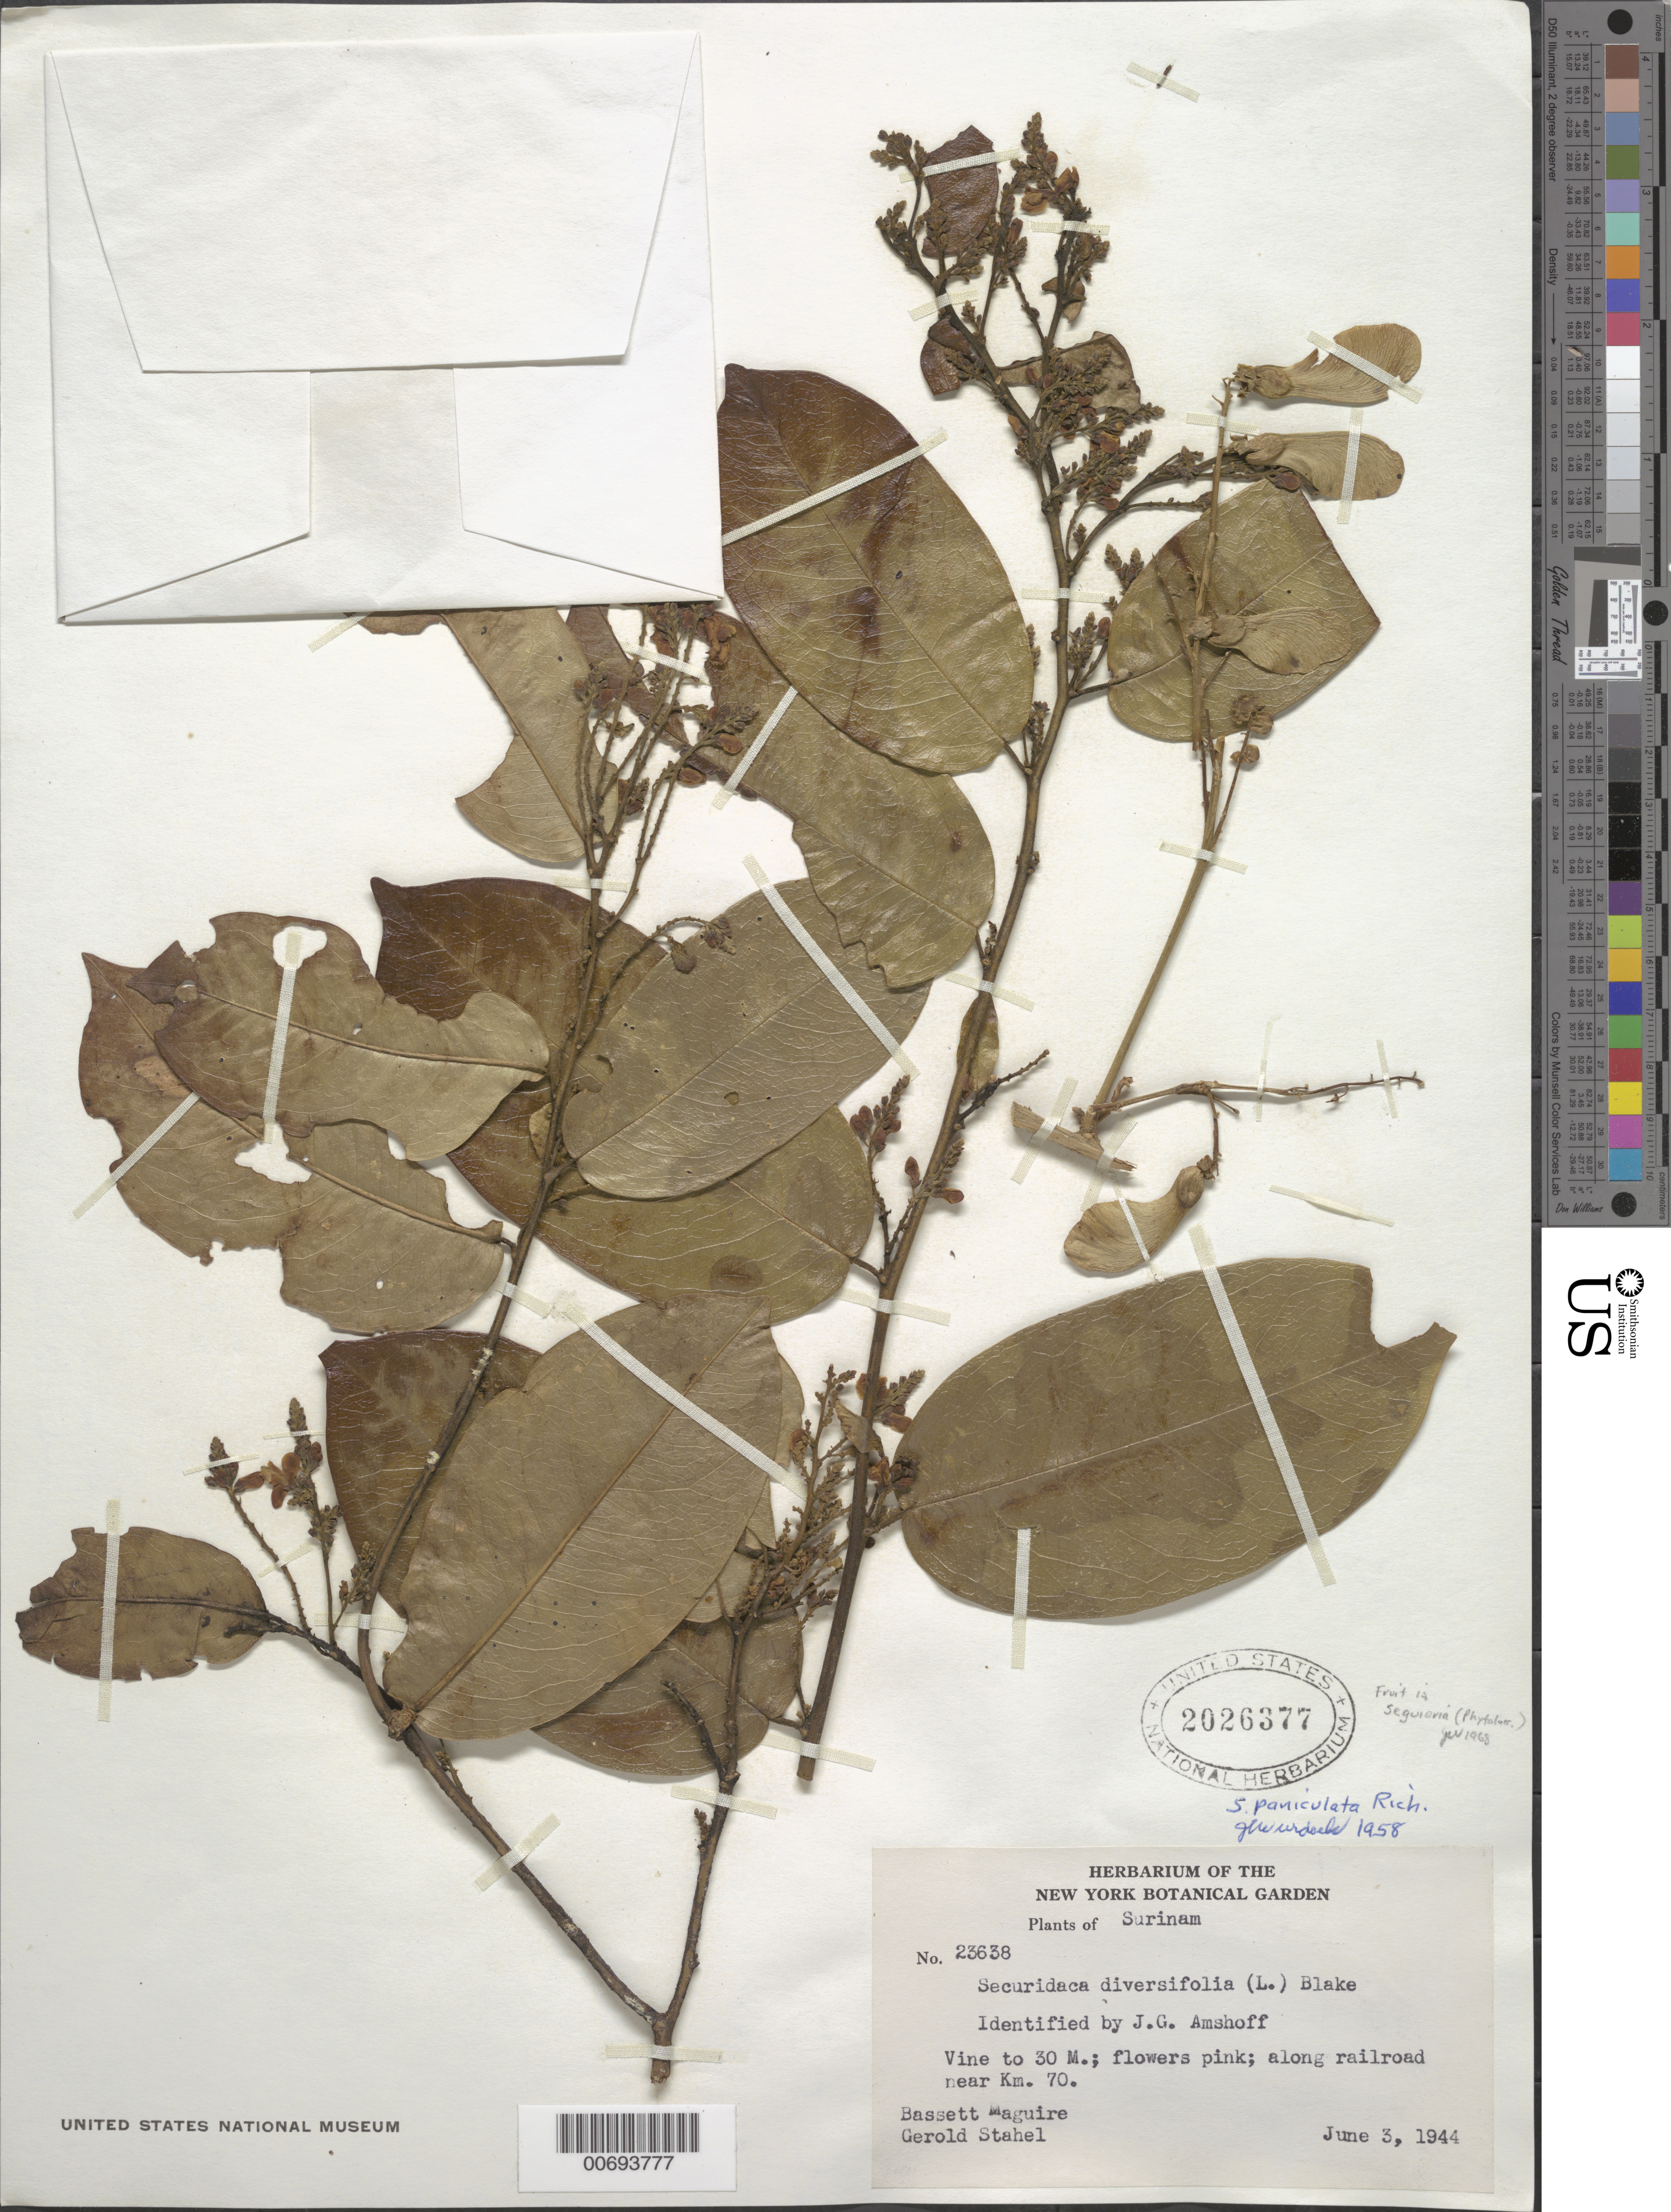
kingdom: Plantae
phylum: Tracheophyta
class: Magnoliopsida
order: Fabales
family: Polygalaceae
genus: Securidaca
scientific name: Securidaca paniculata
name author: Rich.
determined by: Wurdack, John J., (US), US (UNITED STATES)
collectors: B. Maguire & G. Stahel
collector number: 23638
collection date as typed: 3-Jun-44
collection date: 1944-06-03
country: Suriname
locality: Zanderij Is, Sectie O, km 70, along railroad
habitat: Along railroad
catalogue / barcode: US 2026377